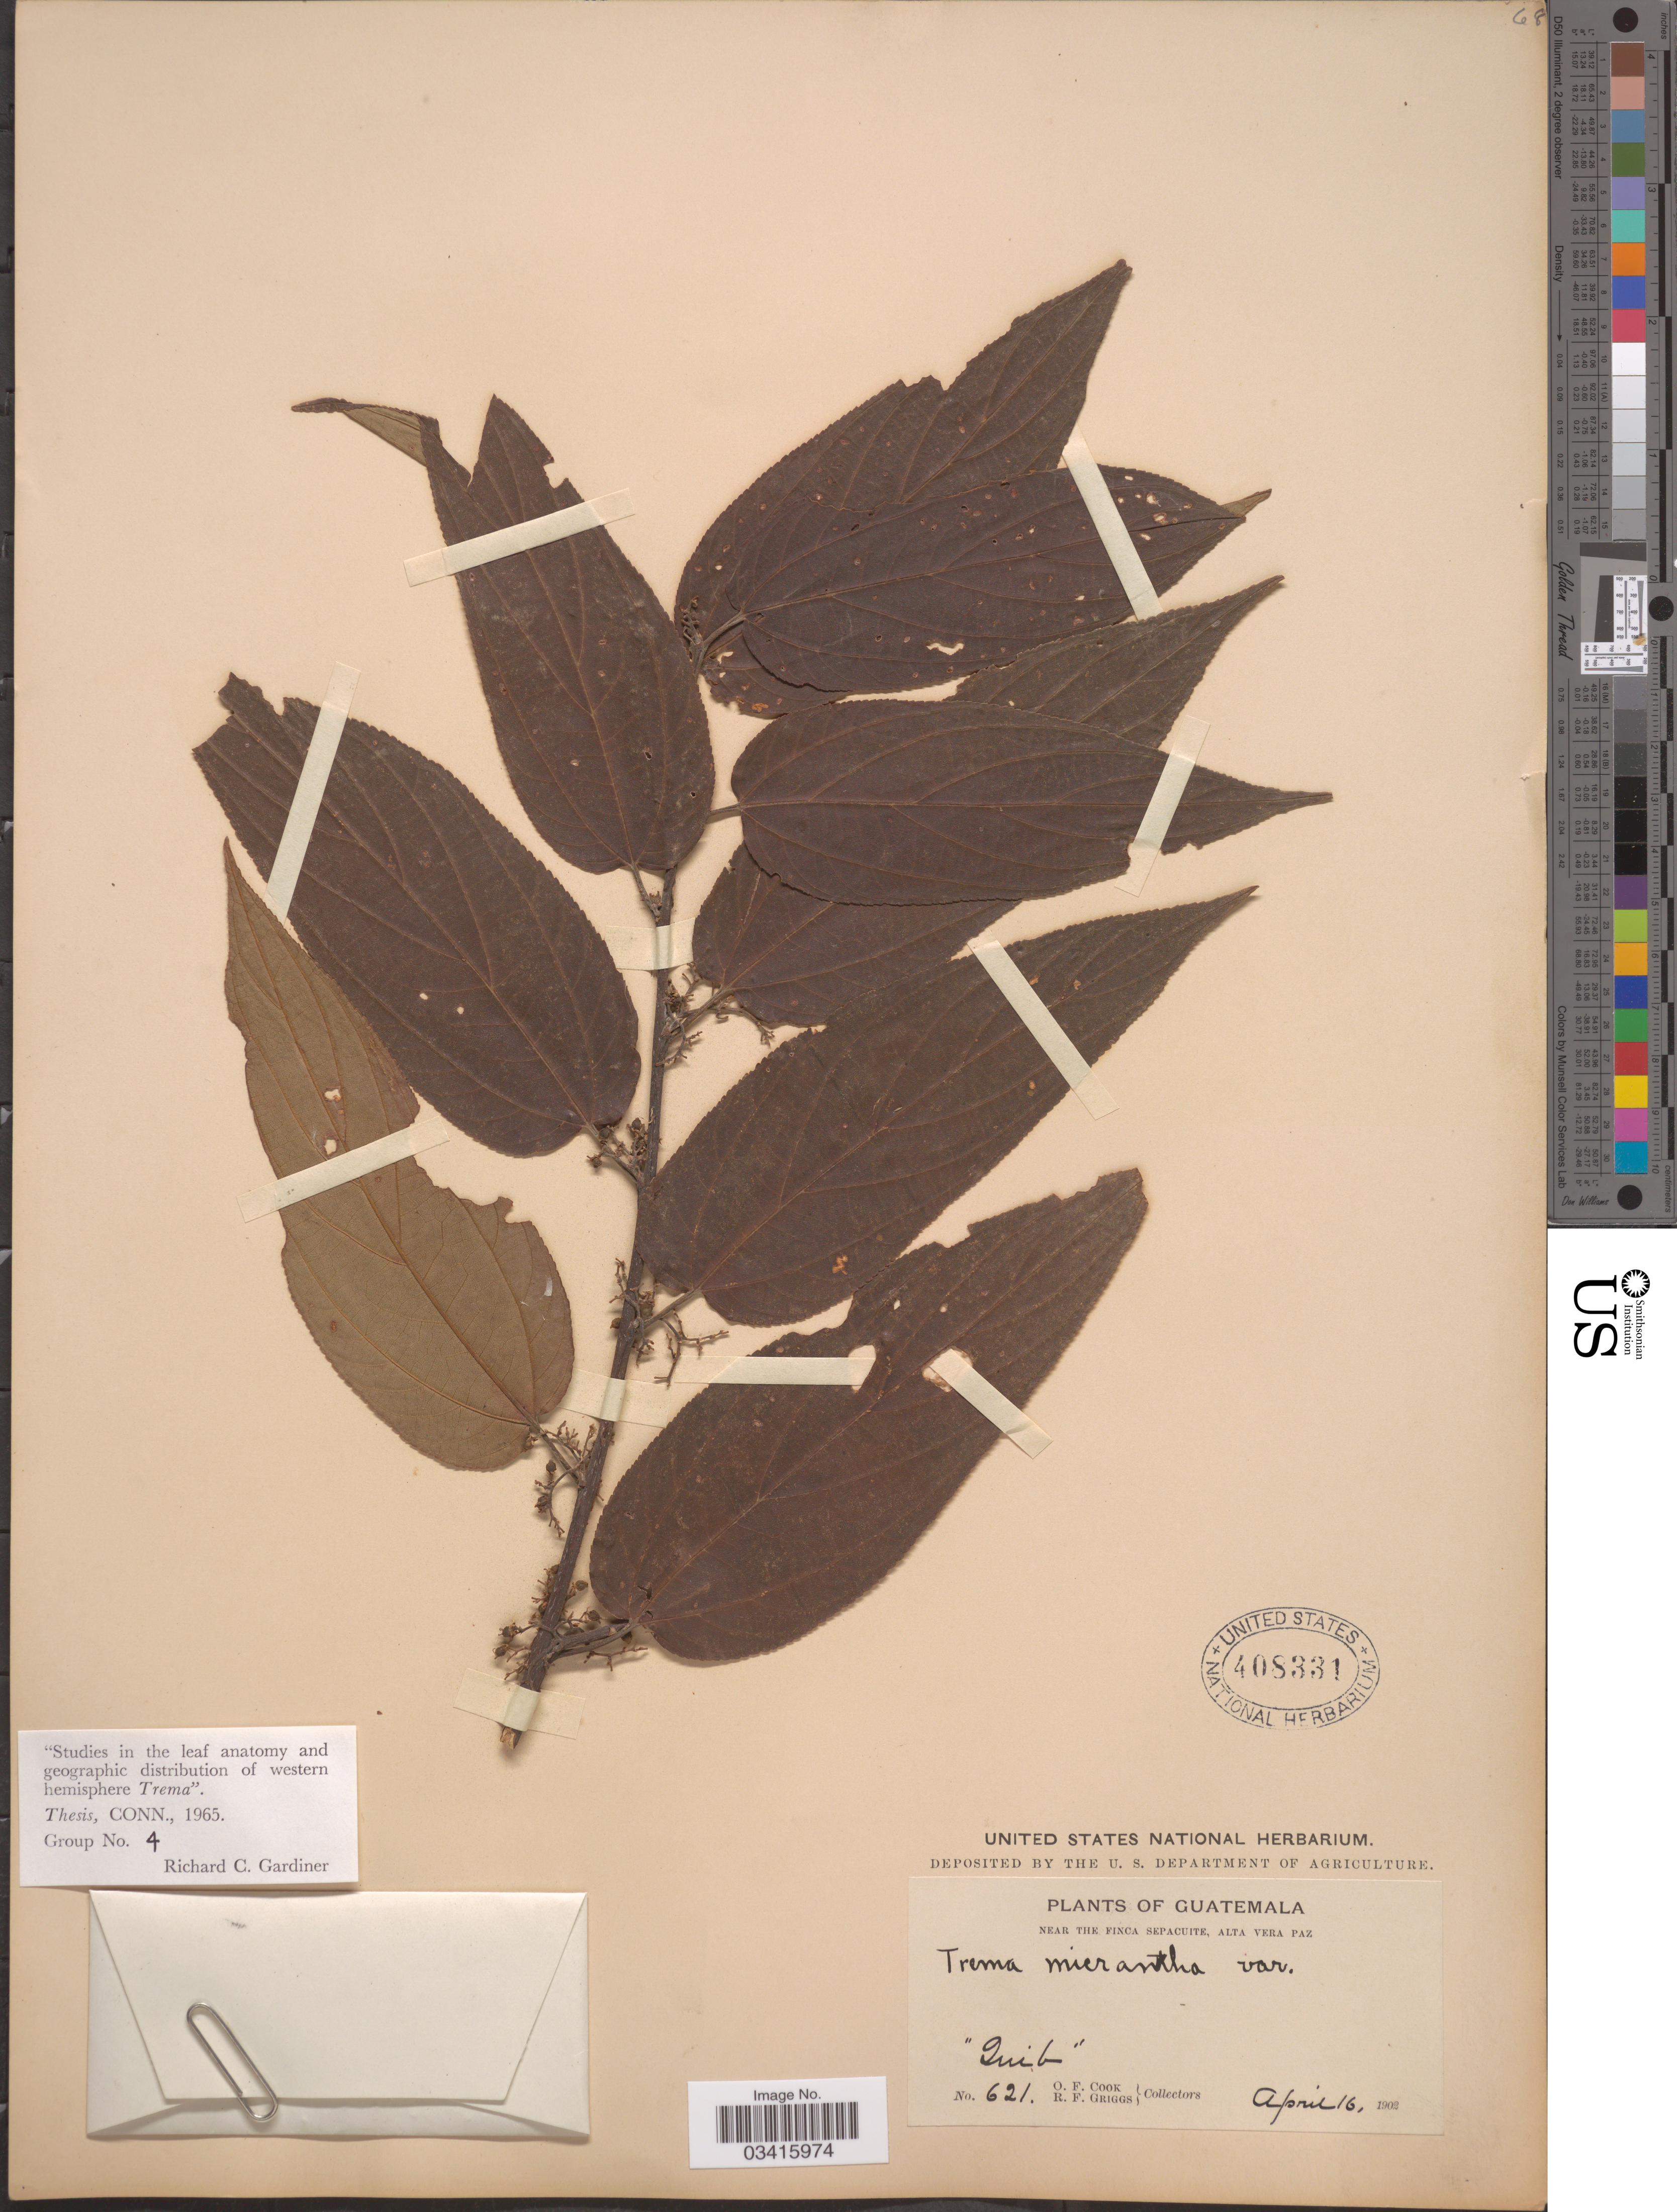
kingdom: Plantae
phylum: Tracheophyta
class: Magnoliopsida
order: Rosales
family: Cannabaceae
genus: Trema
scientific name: Trema micranthum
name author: (L.) Blume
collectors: O. F. Cook & R. F. Griggs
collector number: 621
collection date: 1902-04-16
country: Guatemala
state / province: Alta Verapaz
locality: Near the Finca Sepacuite, Alta Vera Paz.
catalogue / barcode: US 408331